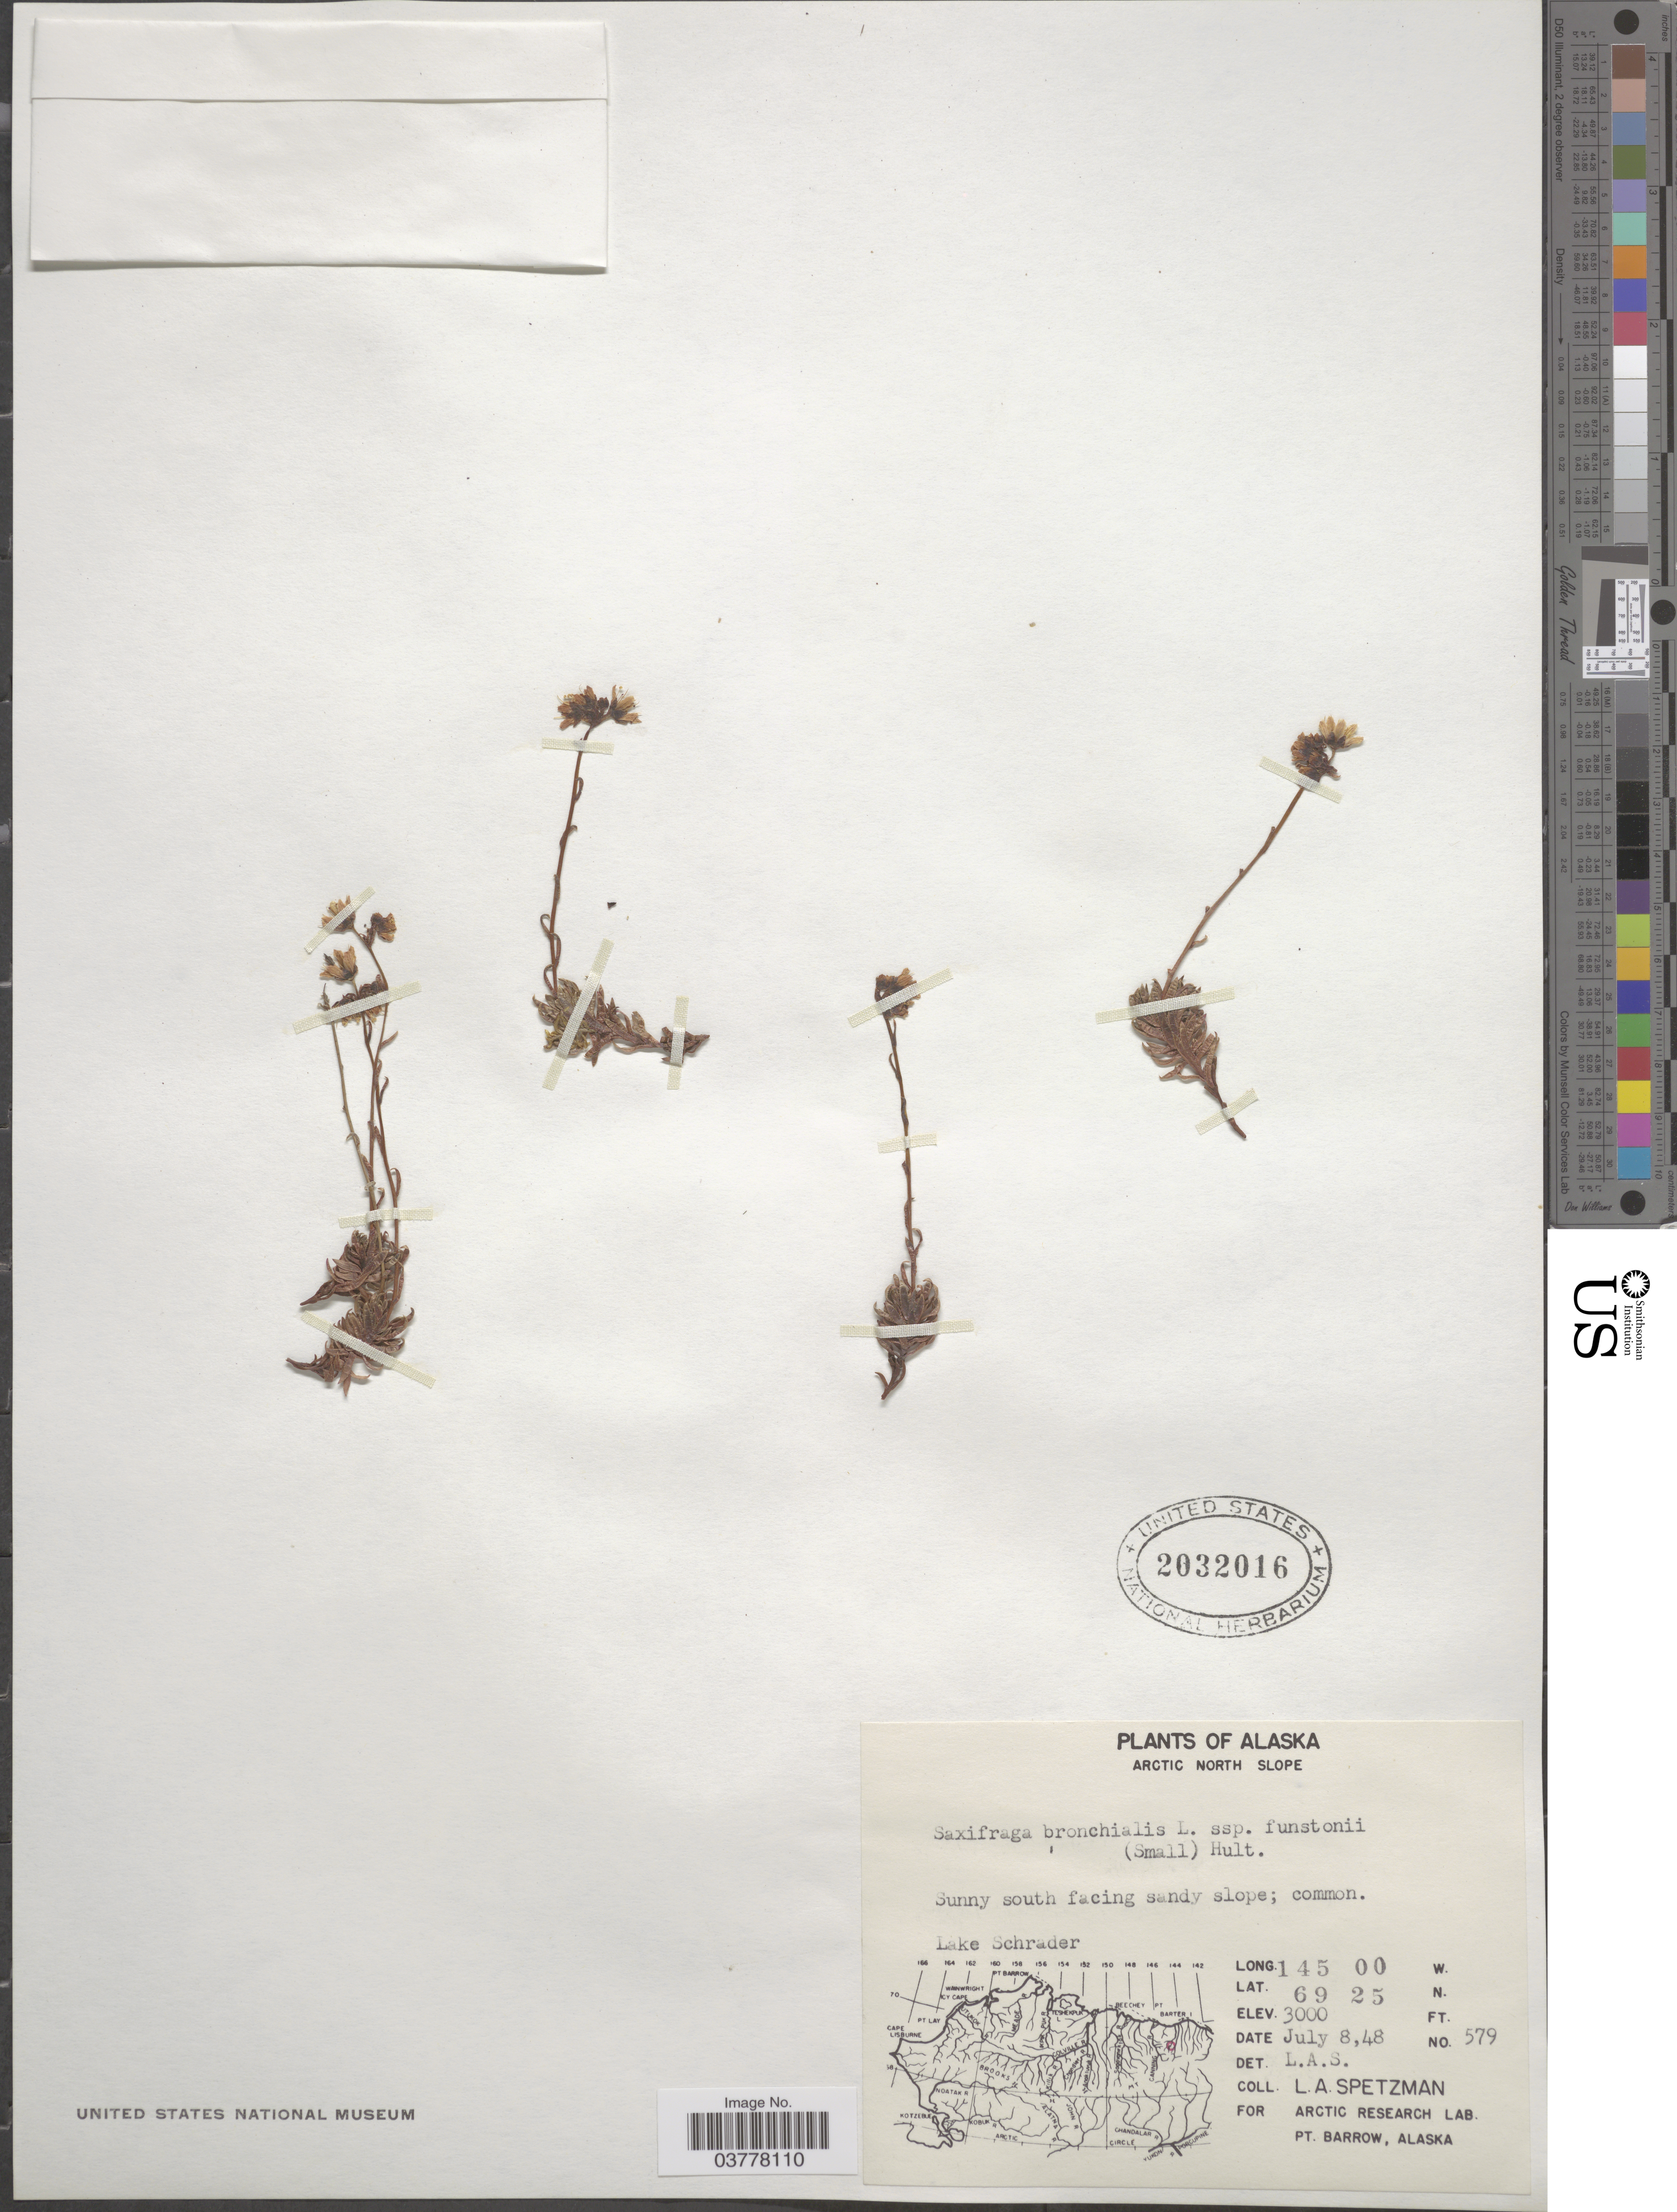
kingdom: Plantae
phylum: Tracheophyta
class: Magnoliopsida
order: Saxifragales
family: Saxifragaceae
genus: Saxifraga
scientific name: Saxifraga bronchialis subsp. funstonii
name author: (Small) Hultén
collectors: L. Spetzman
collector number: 579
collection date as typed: Transcribed d/m/y: 8/7/48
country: United States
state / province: Alaska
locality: Arctic North Slope. Sunny south facing sandy slope. Lake Schrader.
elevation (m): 914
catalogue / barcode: US 2032016